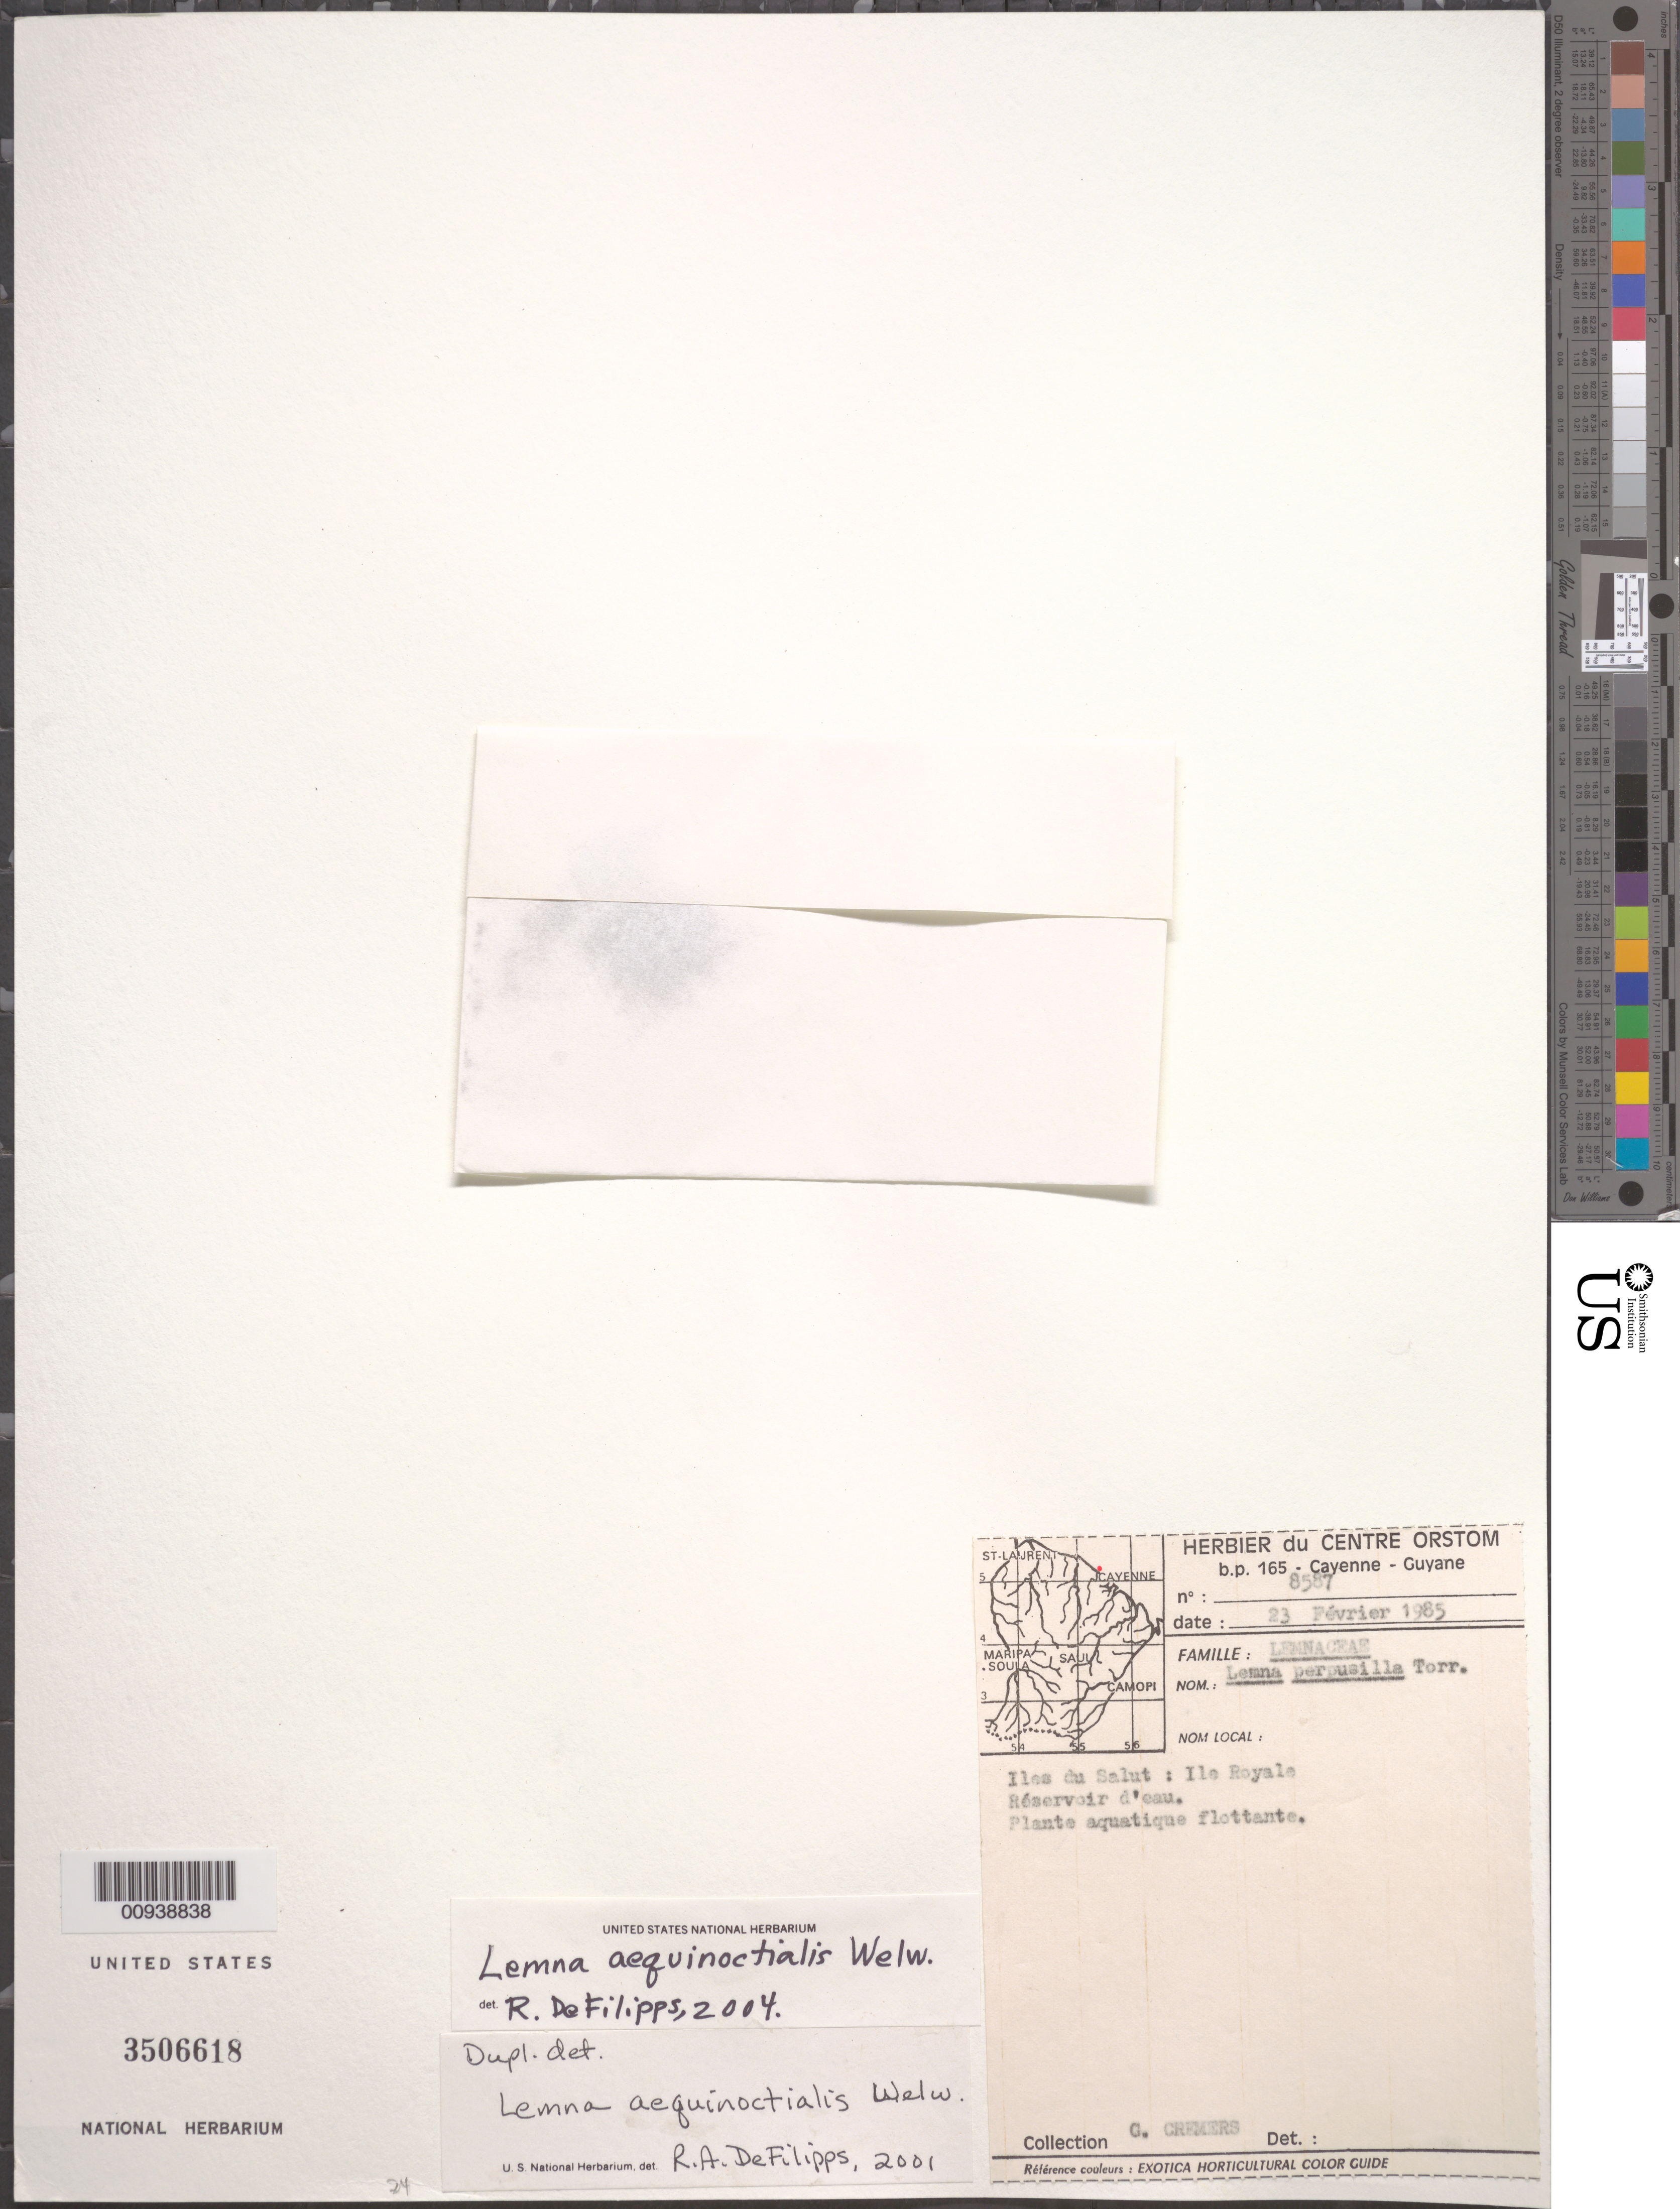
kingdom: Plantae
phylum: Tracheophyta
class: Liliopsida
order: Alismatales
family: Araceae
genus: Lemna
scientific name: Lemna aequinoctialis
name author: Welw.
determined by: DeFilipps, R. A.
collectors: G. Cremers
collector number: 8587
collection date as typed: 23-Feb-85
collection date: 1985-02-23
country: French Guiana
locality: Iles du Salut, Ile Royale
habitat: Water tank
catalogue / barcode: US 3506618